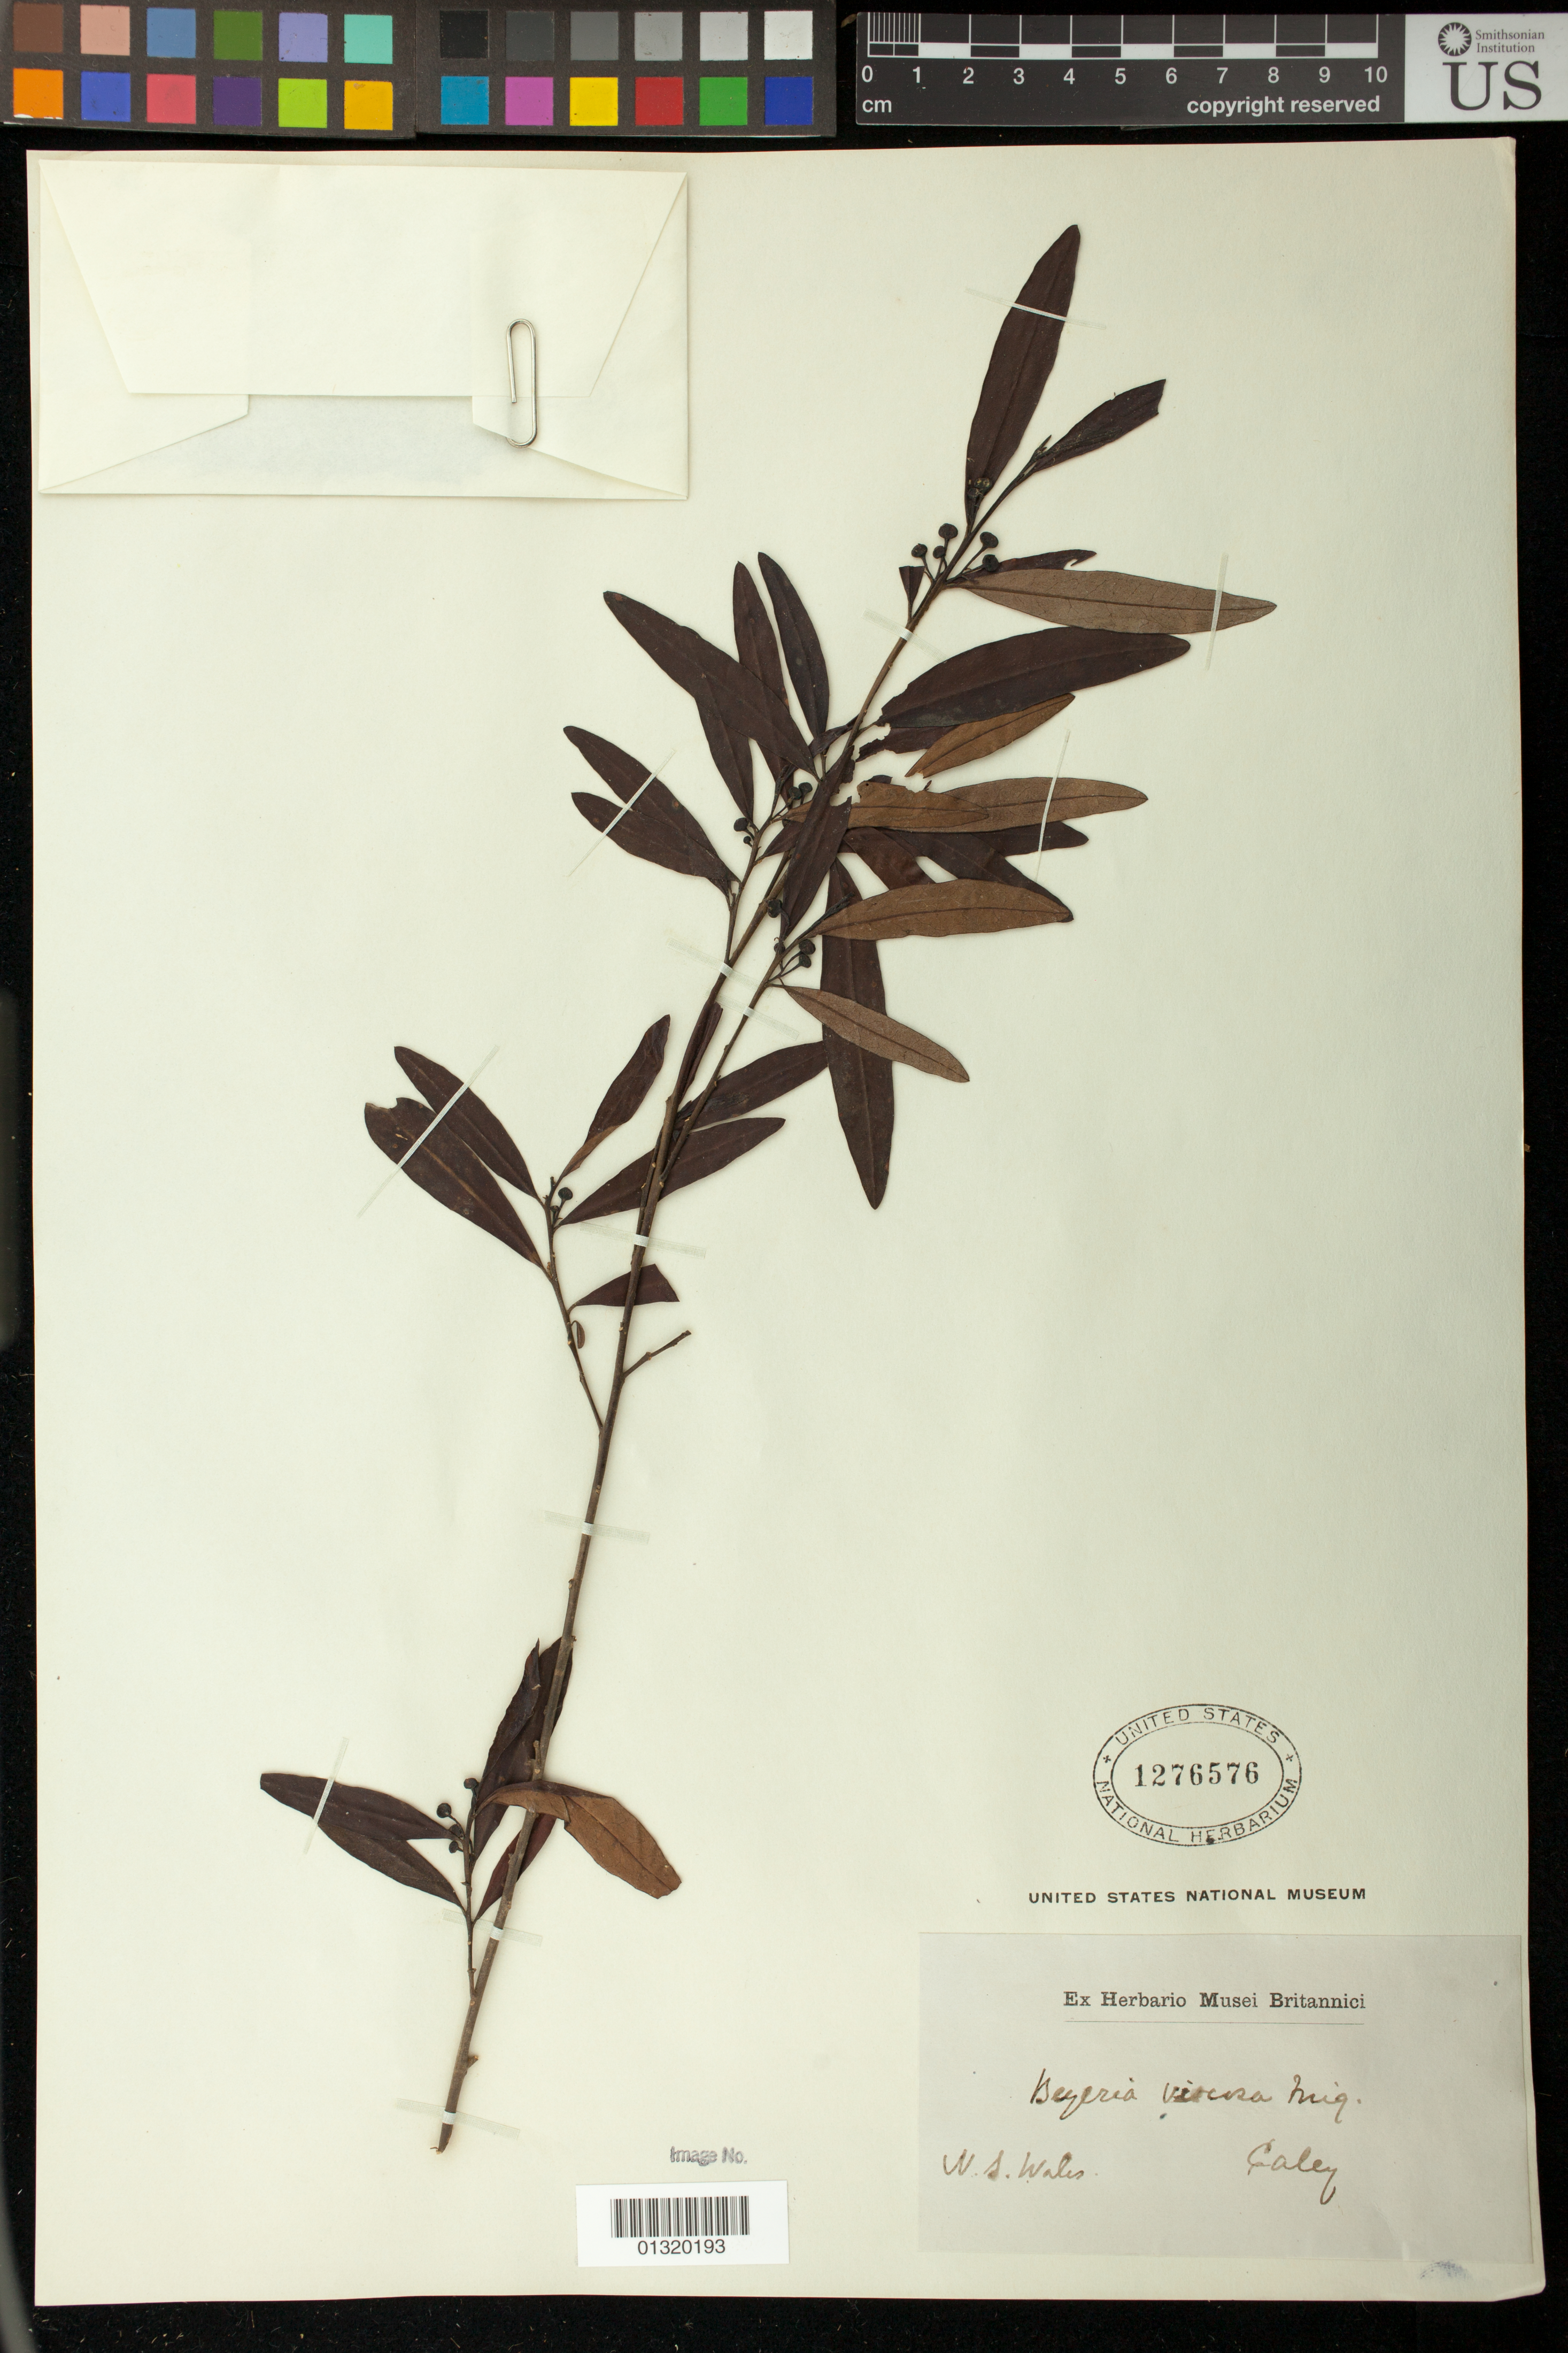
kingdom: Plantae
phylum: Tracheophyta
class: Magnoliopsida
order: Malpighiales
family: Euphorbiaceae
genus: Beyeria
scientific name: Beyeria opaca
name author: F. Muell.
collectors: G. Caley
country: Australia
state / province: New South Wales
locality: N. S. Wales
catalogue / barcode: US 1276576